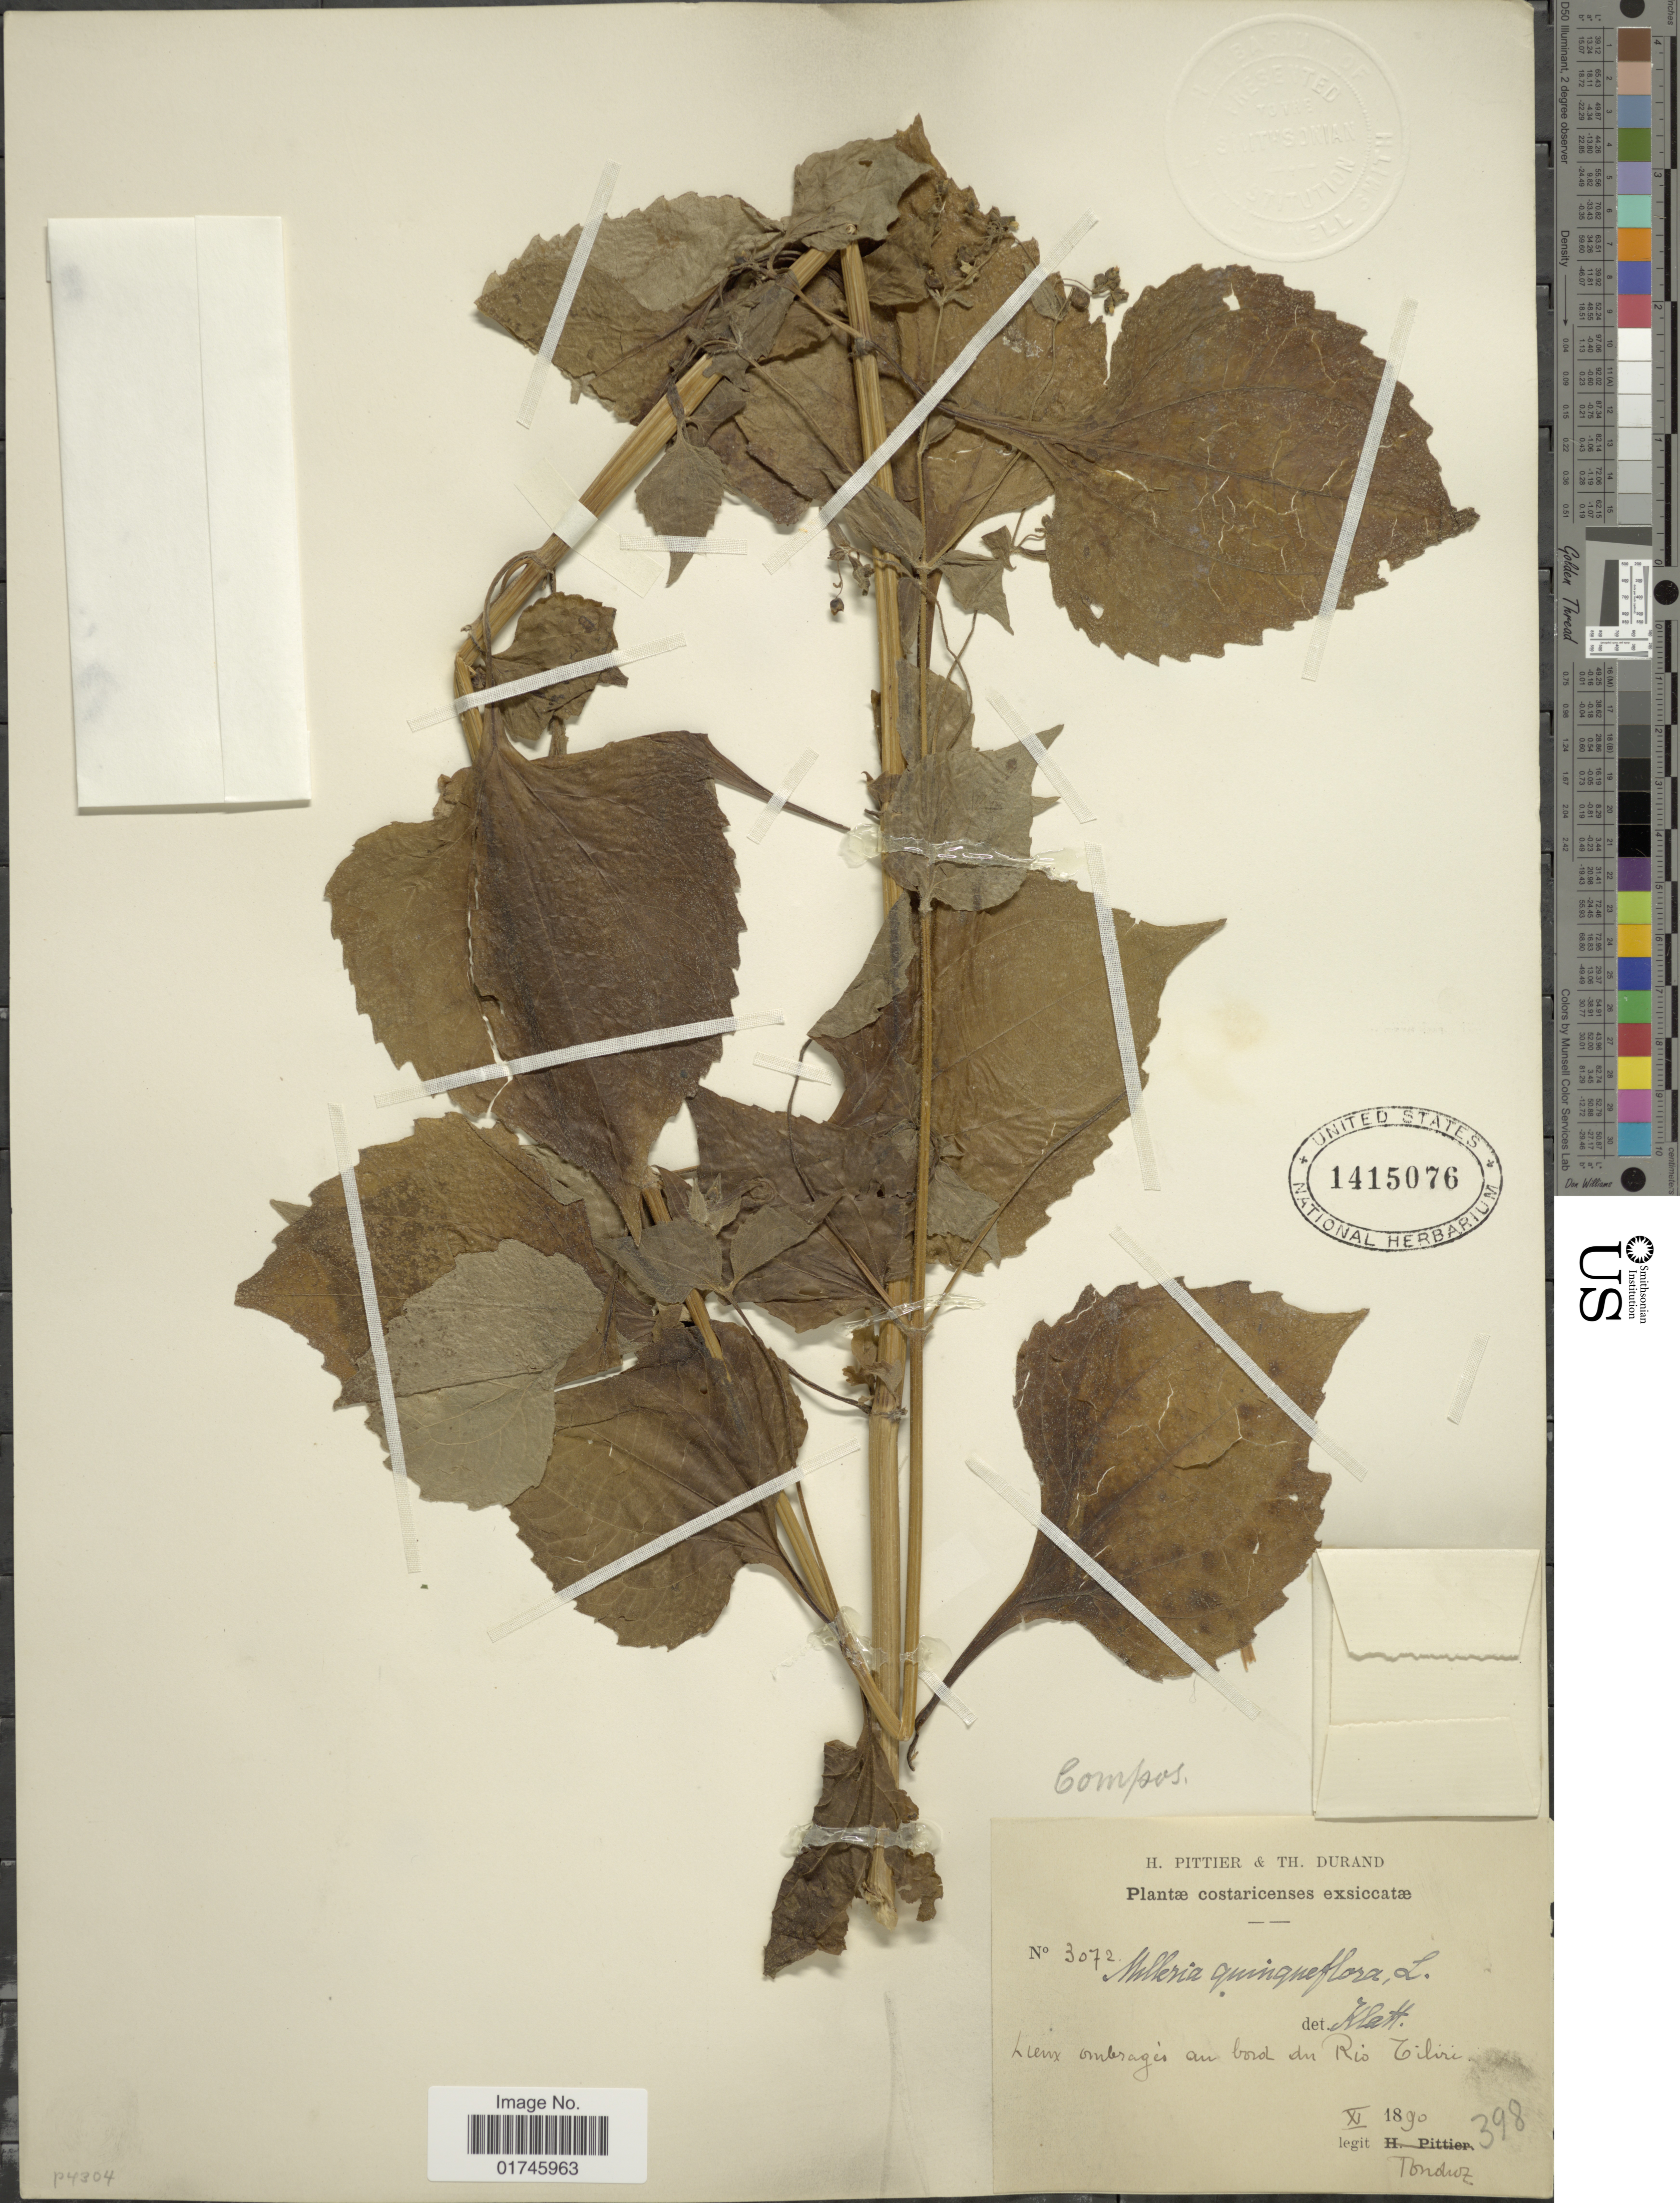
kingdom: Plantae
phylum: Tracheophyta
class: Magnoliopsida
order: Asterales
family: Asteraceae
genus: Milleria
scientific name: Milleria quinqueflora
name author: L.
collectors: A. Tonduz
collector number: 398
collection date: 1890-11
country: Costa Rica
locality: Lieux ombrages an bord du Rio Tiliri.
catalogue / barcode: US 14151076